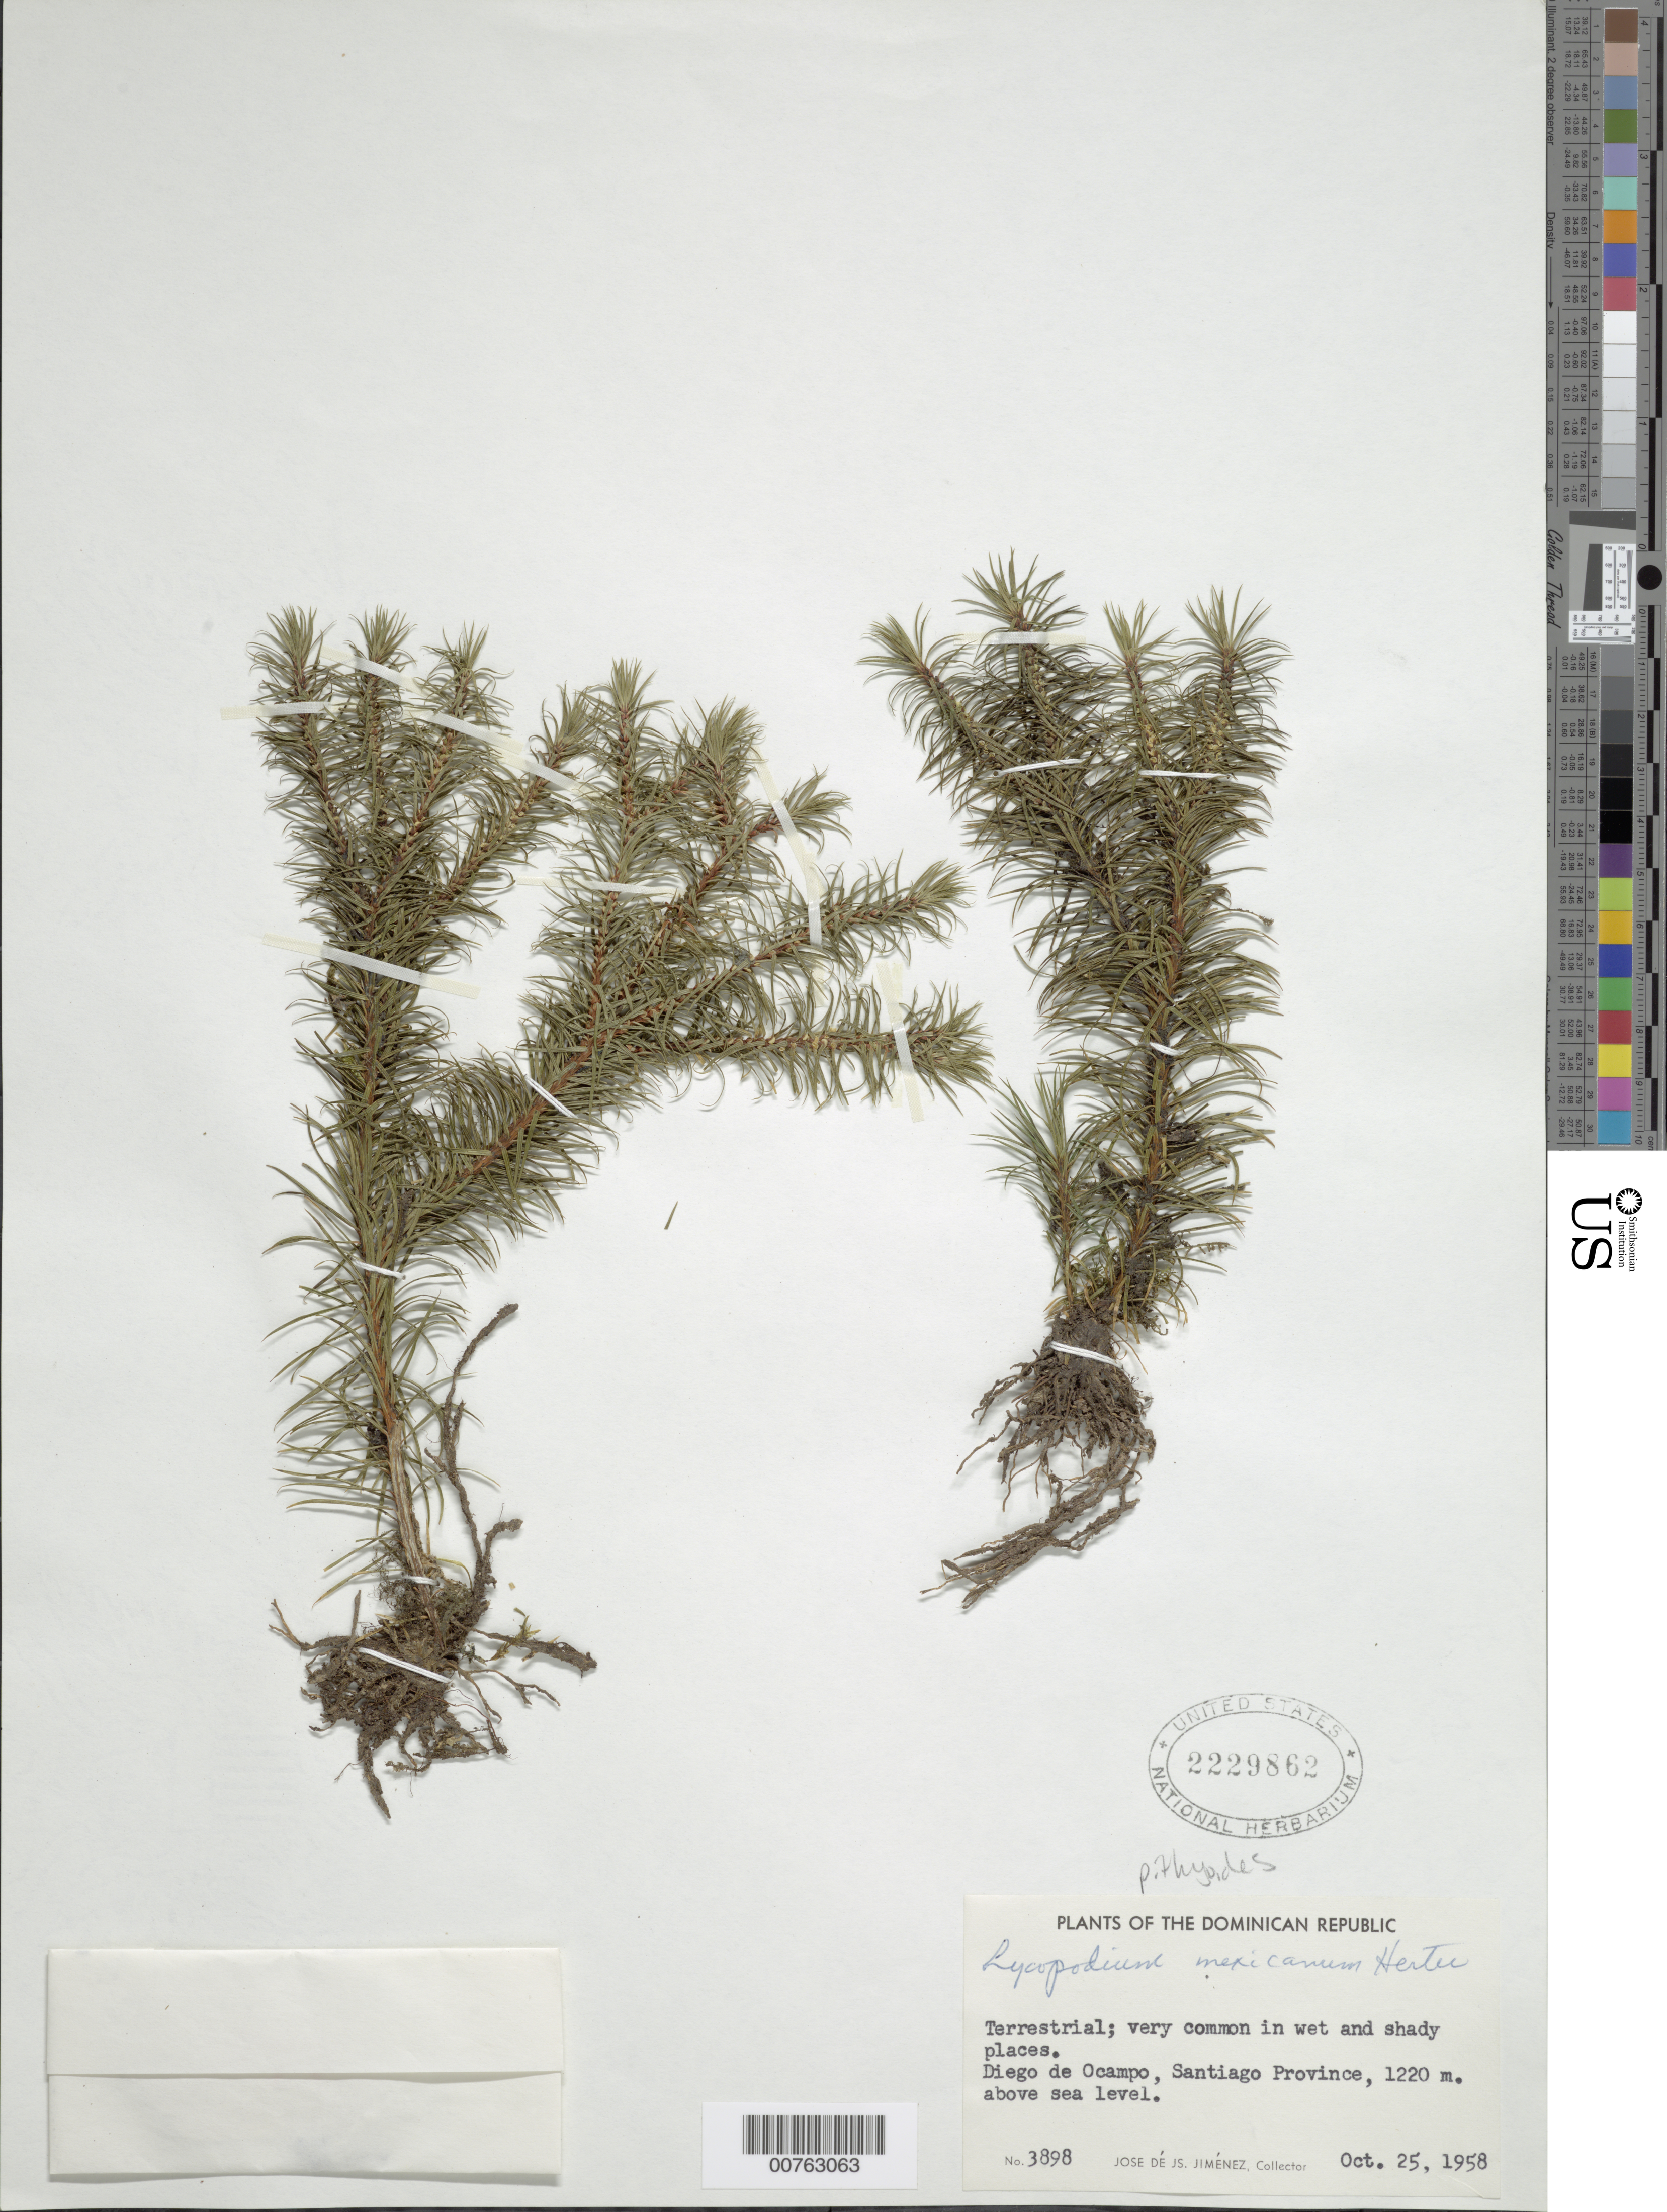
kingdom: Plantae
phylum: Tracheophyta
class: Lycopodiopsida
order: Lycopodiales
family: Lycopodiaceae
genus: Phlegmariurus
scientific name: Phlegmariurus pithyoides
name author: (Schltdl. & Cham.) B. Øllg.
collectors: J. J. Jiménez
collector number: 3898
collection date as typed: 25 Oct 1958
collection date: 1958-10-25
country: Dominican Republic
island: Hispaniola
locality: Diego de Ocampo, Santiago Province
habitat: Common in wet and shady places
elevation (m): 1220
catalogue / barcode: US 2229862